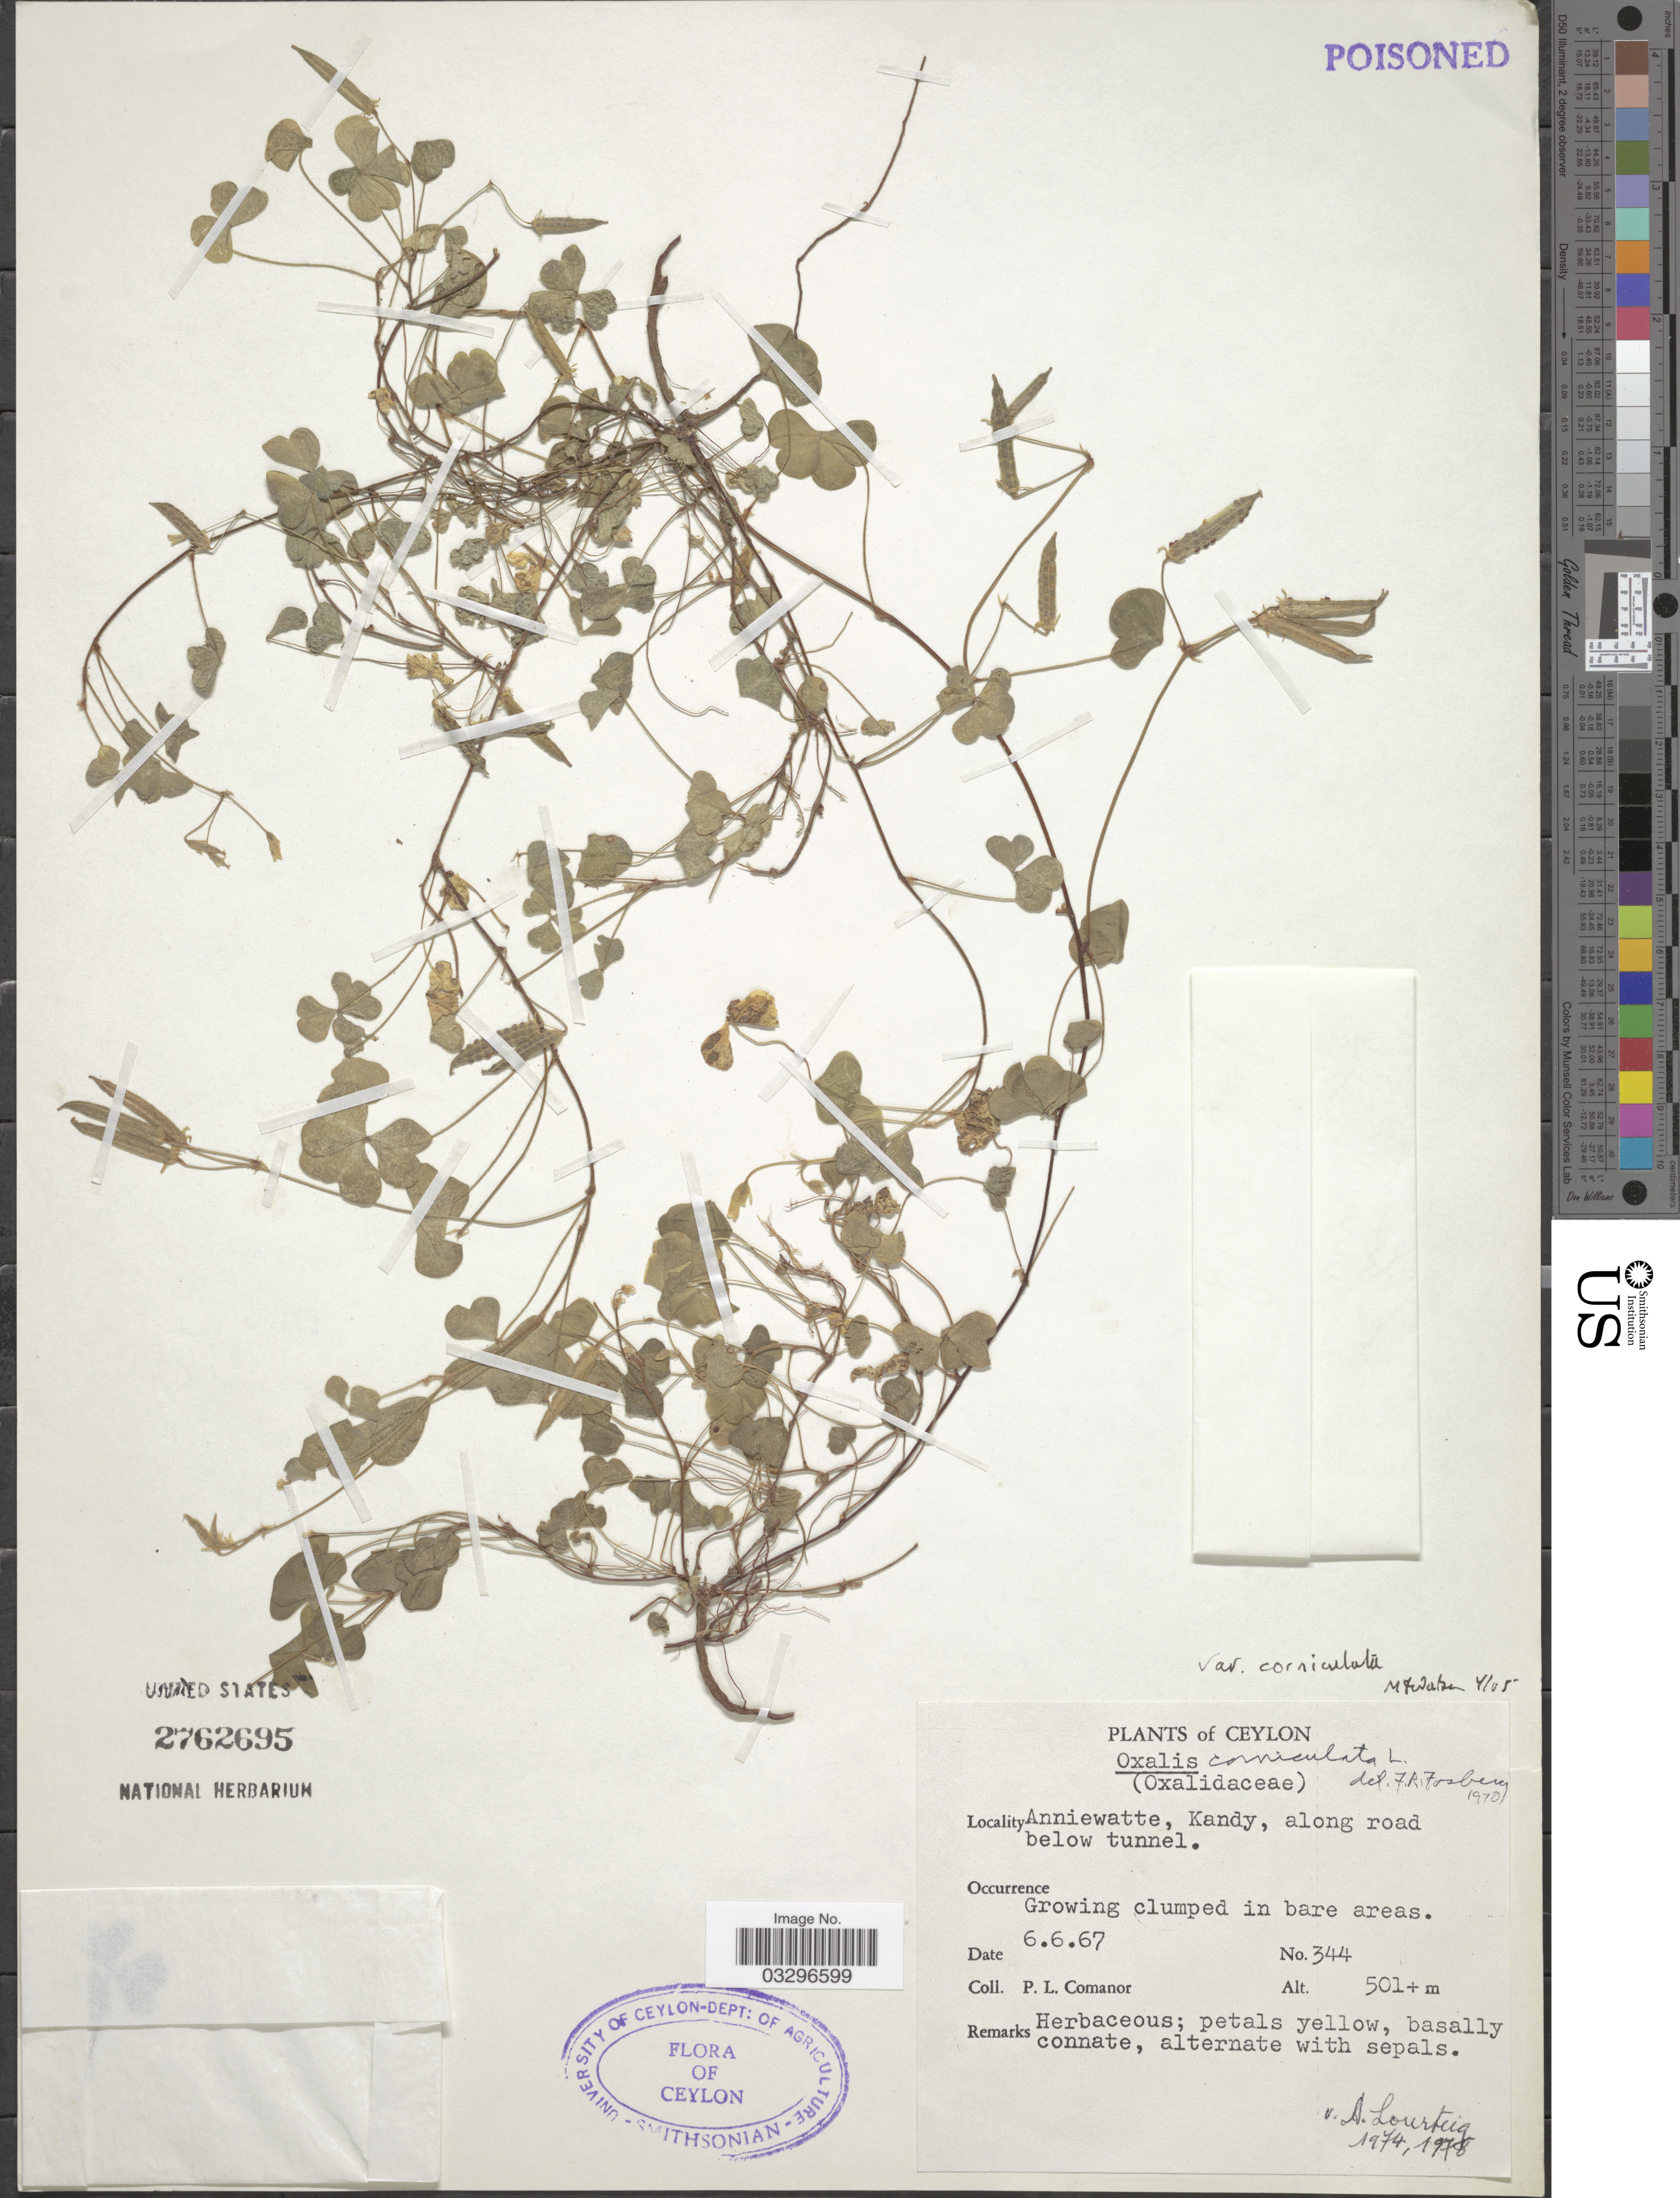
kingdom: Plantae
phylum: Tracheophyta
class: Magnoliopsida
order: Oxalidales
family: Oxalidaceae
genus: Oxalis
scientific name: Oxalis corniculata var. corniculata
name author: L.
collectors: P. Comanor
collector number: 344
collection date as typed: Transcribed d/m/y: 6/6/67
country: Sri Lanka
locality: Ceylon, Anniewatte, Kandy, along road below tunnel.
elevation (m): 501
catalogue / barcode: US 2762695